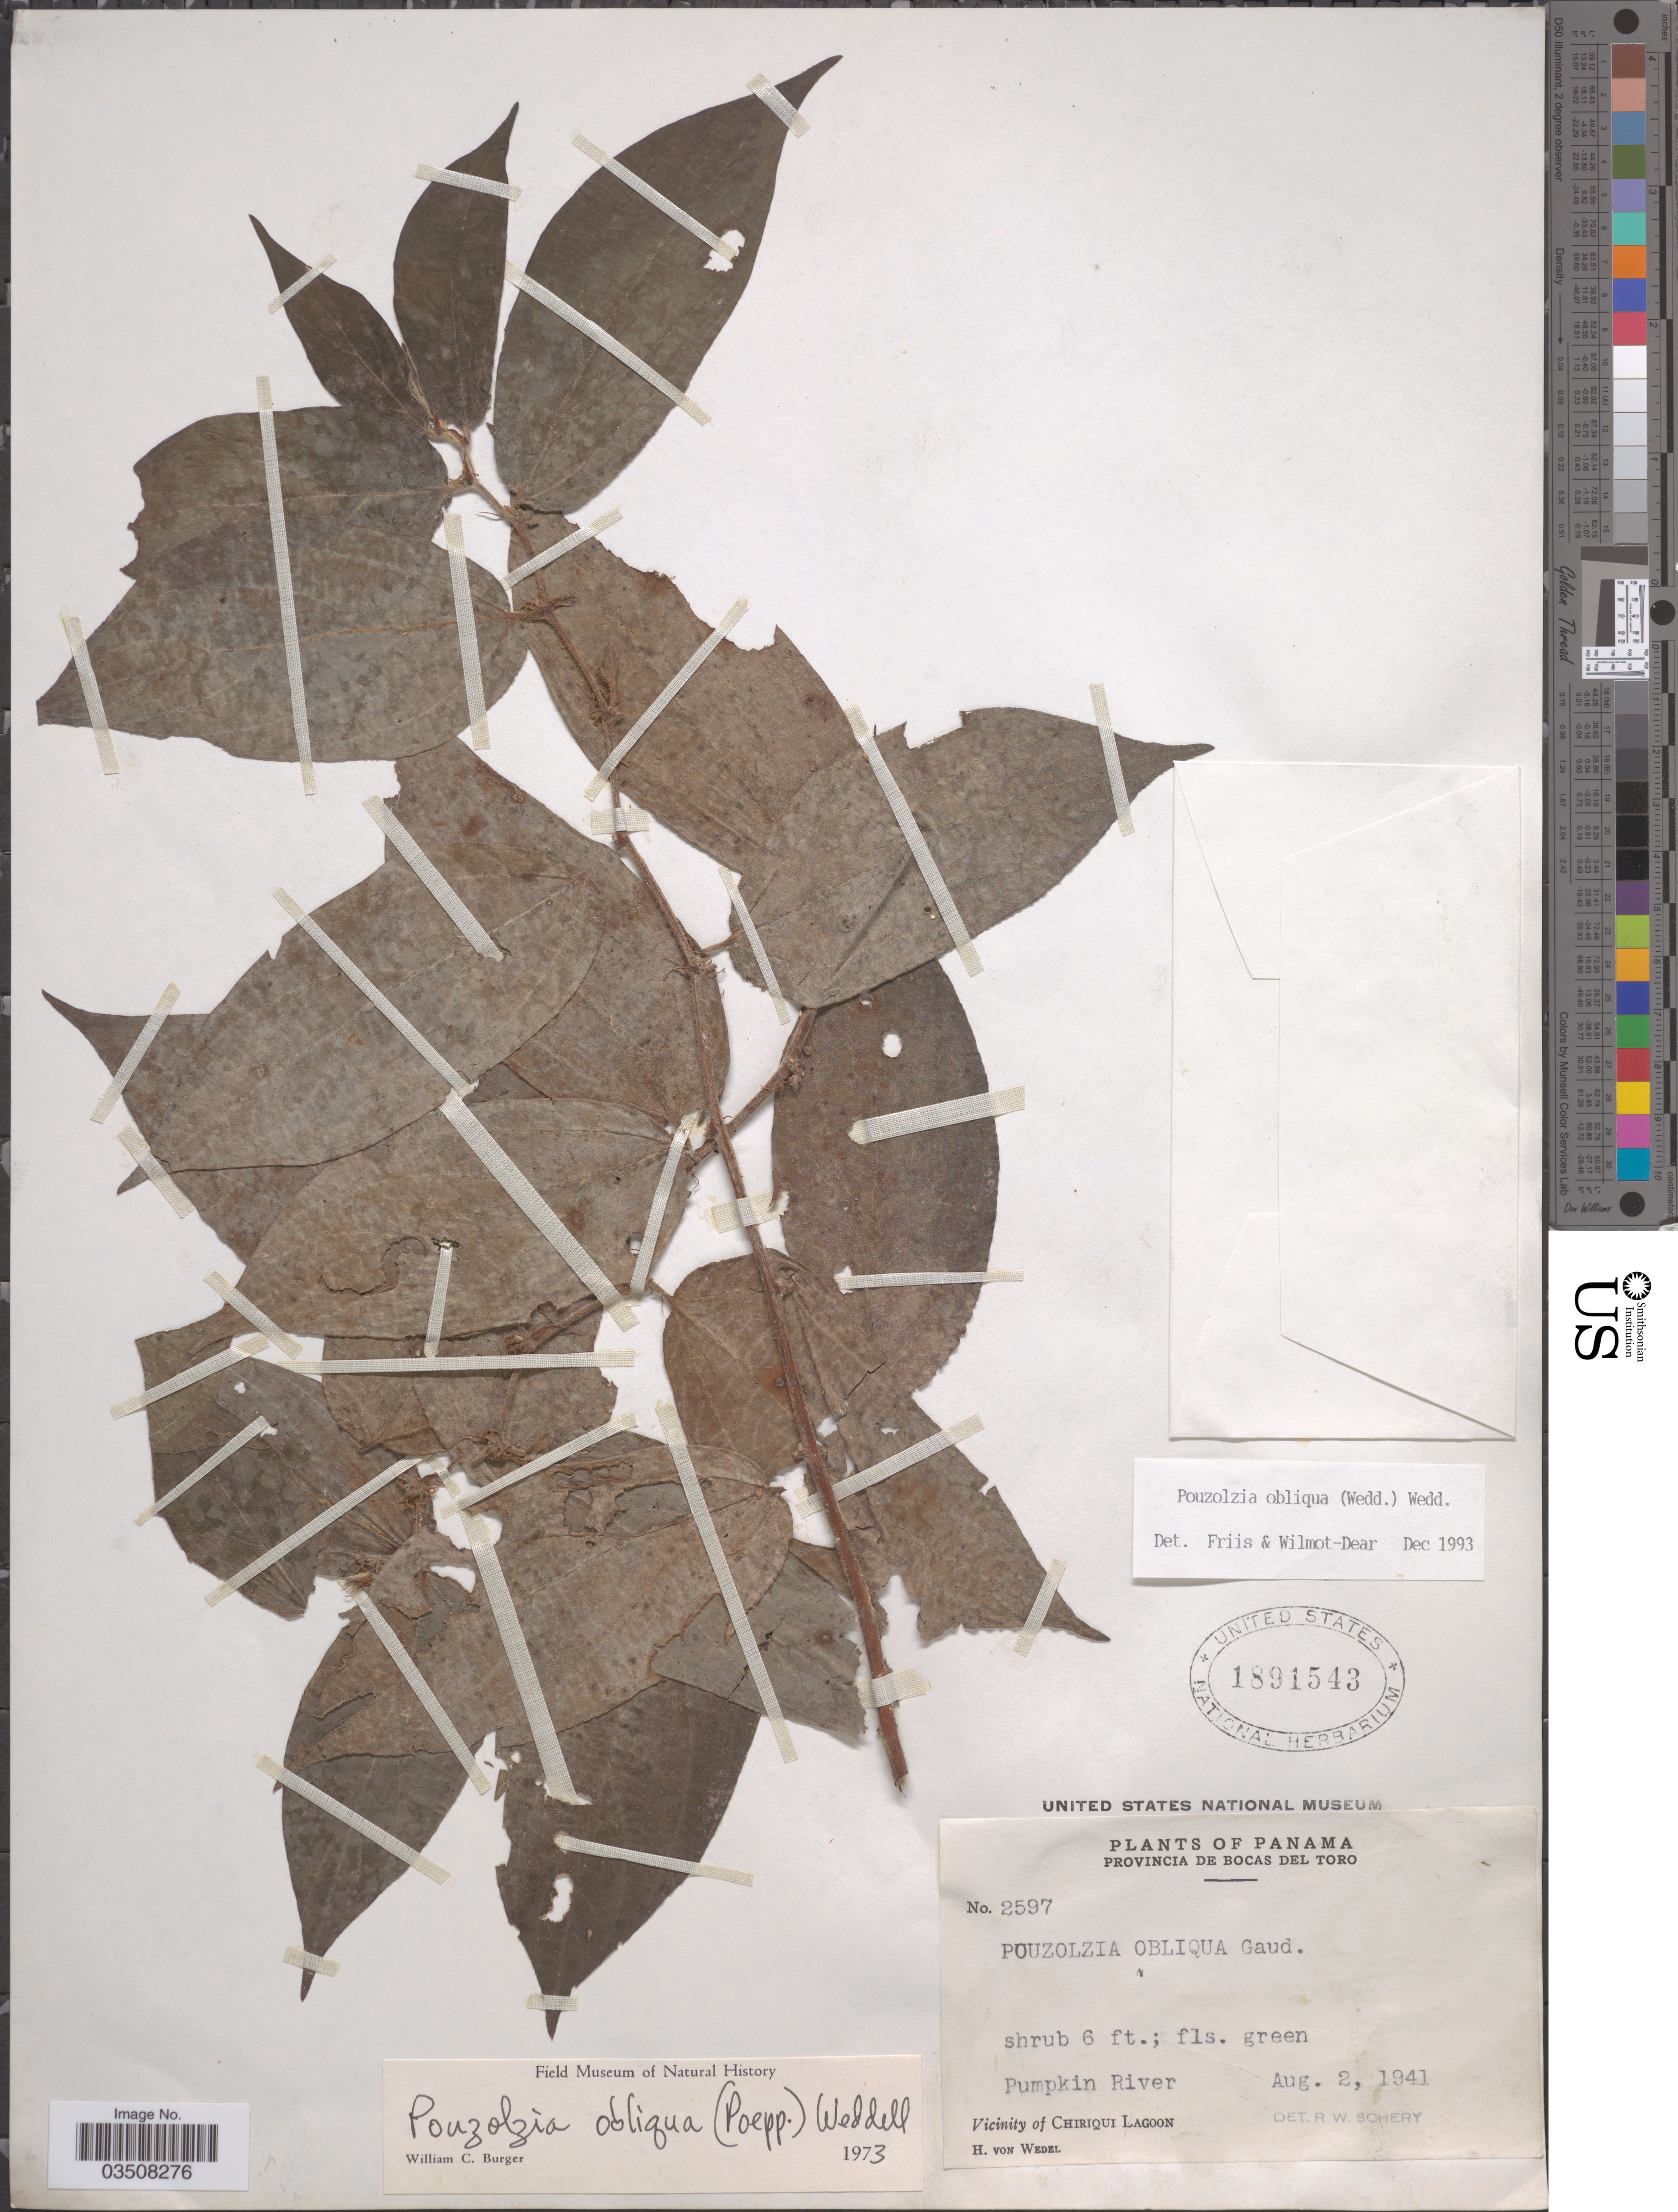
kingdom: Plantae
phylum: Tracheophyta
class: Magnoliopsida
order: Rosales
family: Urticaceae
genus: Pouzolzia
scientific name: Pouzolzia obliqua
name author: (Poepp.) Gaudich.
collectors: H. von Wedel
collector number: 2597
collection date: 1941-08-02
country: Panama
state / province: Bocas del Toro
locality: Pumpkin River. Vicinity of Chiriqui Lagoon.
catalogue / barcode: US 1891543